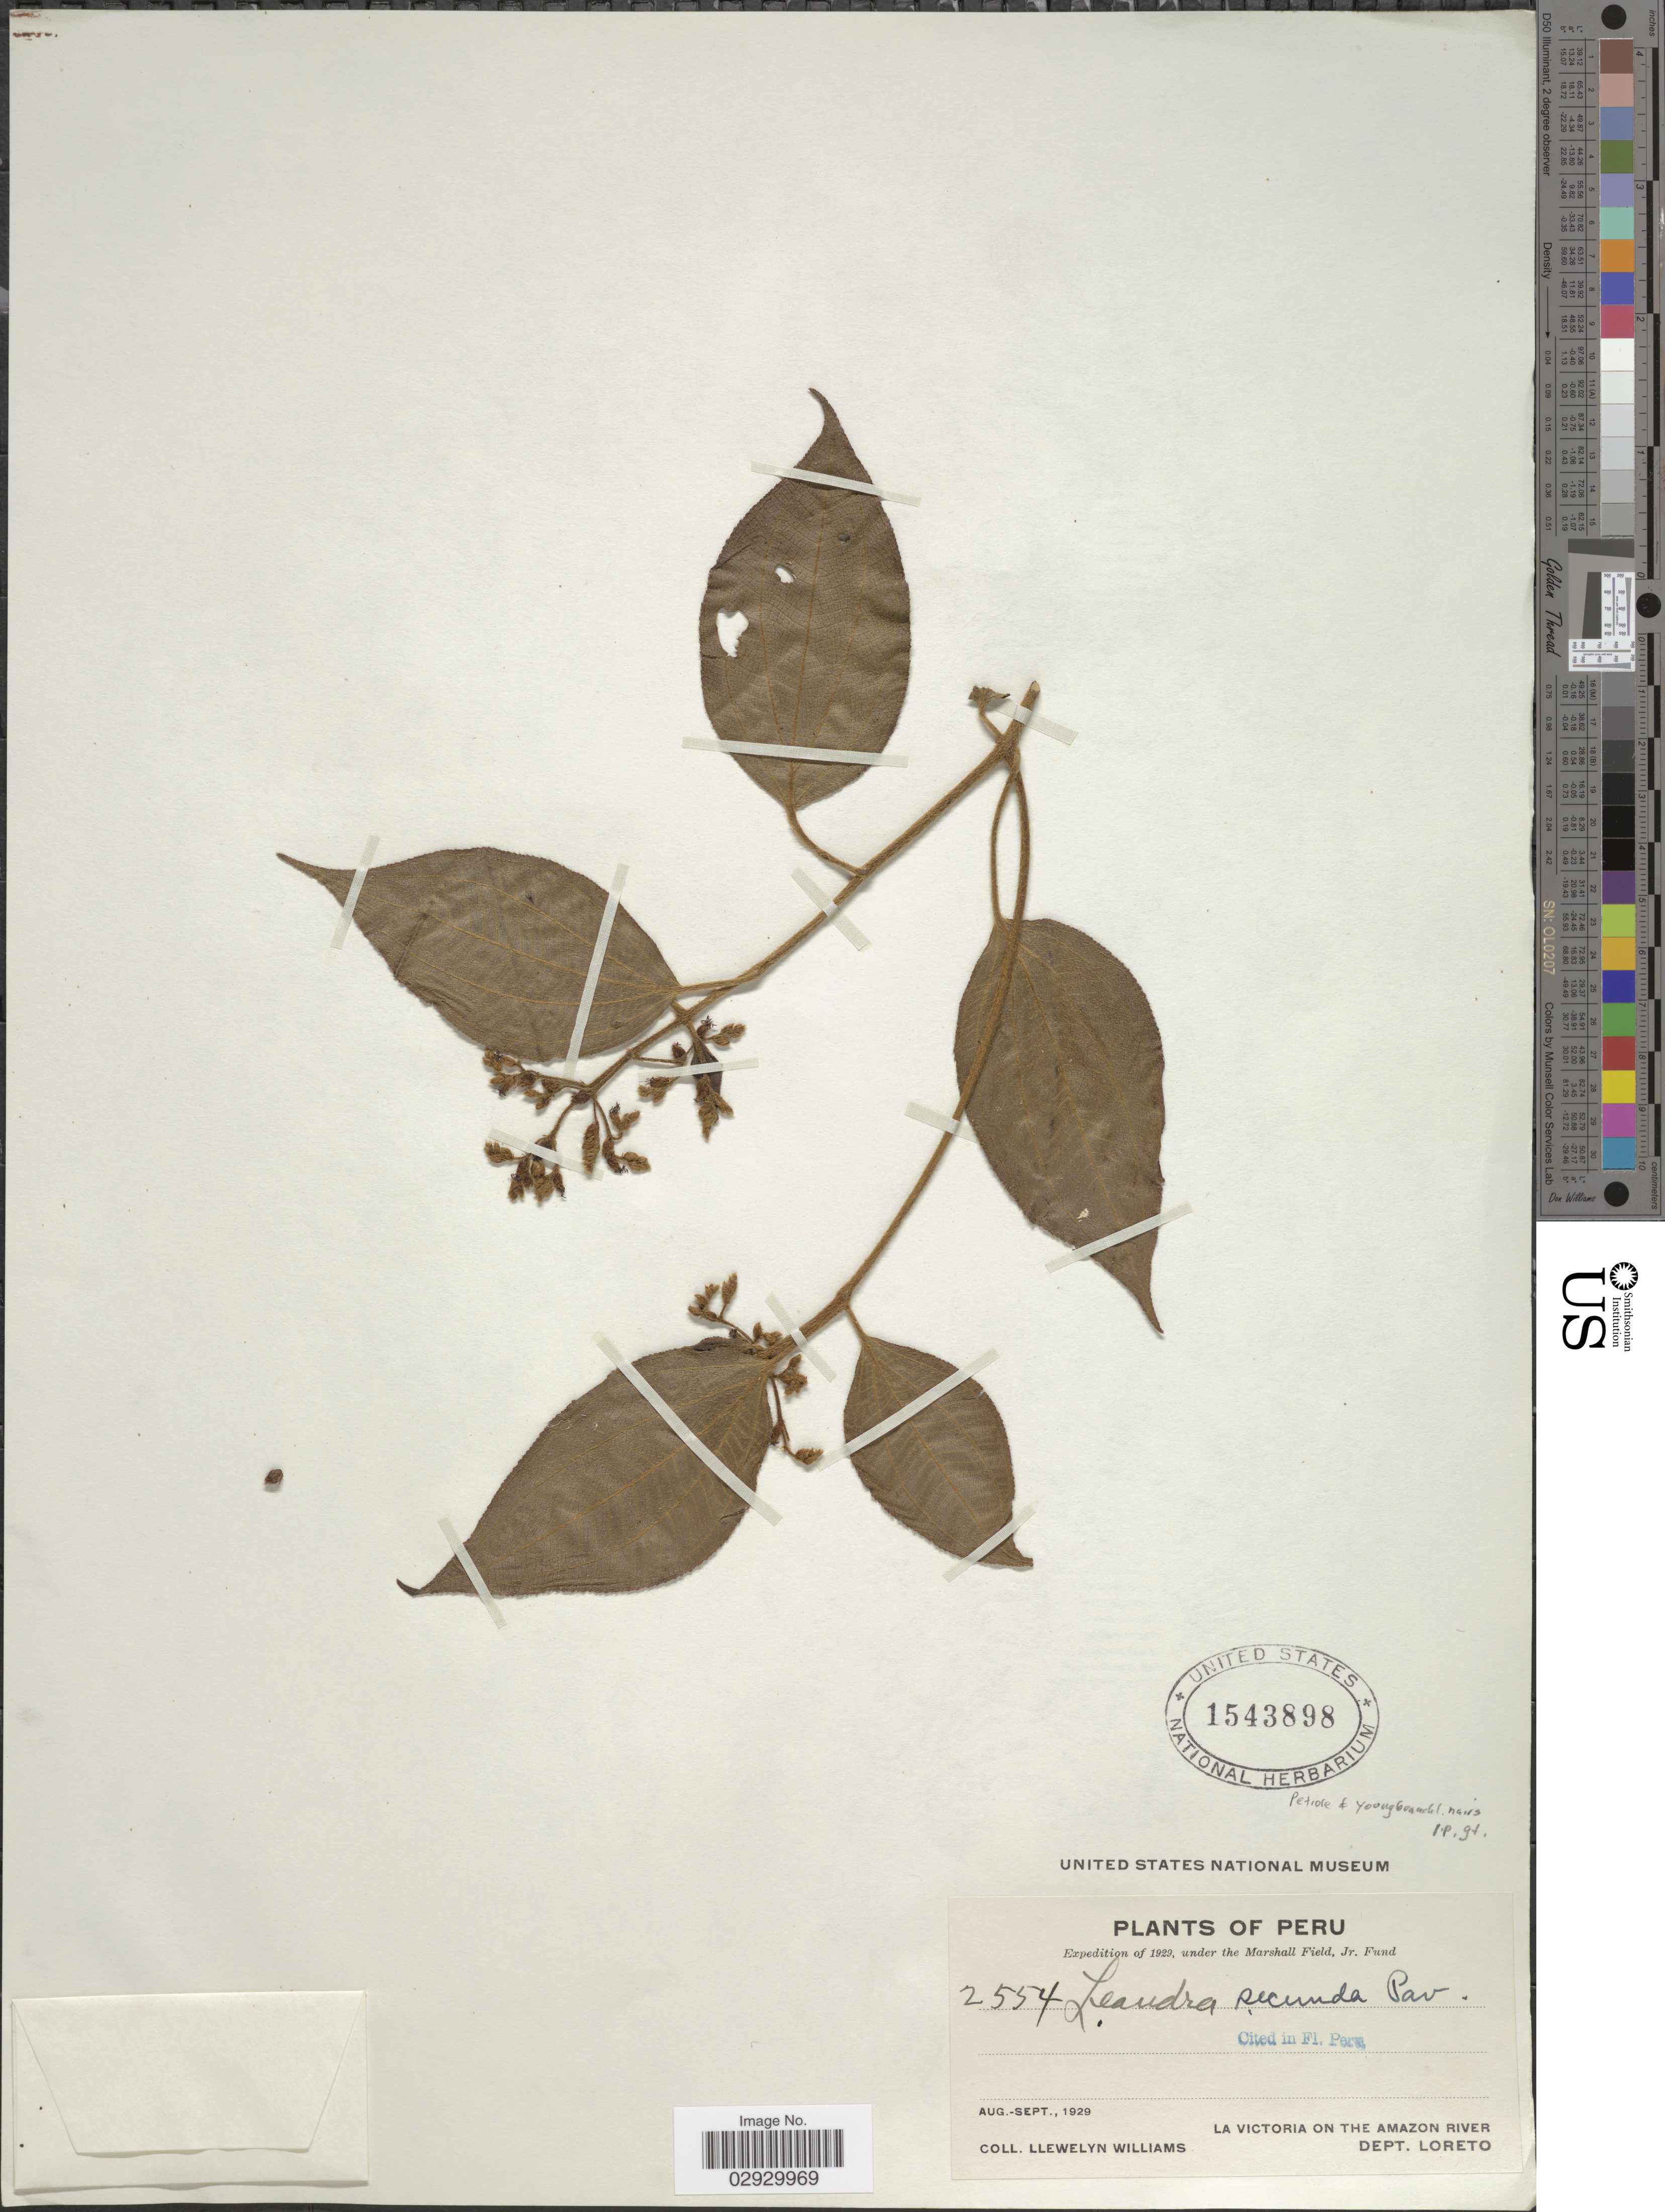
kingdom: Plantae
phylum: Tracheophyta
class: Magnoliopsida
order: Myrtales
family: Melastomataceae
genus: Leandra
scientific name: Leandra secunda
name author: (D. Don) Cogn.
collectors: Ll. Williams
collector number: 2554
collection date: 1929-08/1929-09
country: Peru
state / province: Loreto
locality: La Victoria on the Amazon River, Dept. Loreto.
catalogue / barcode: US 1543898